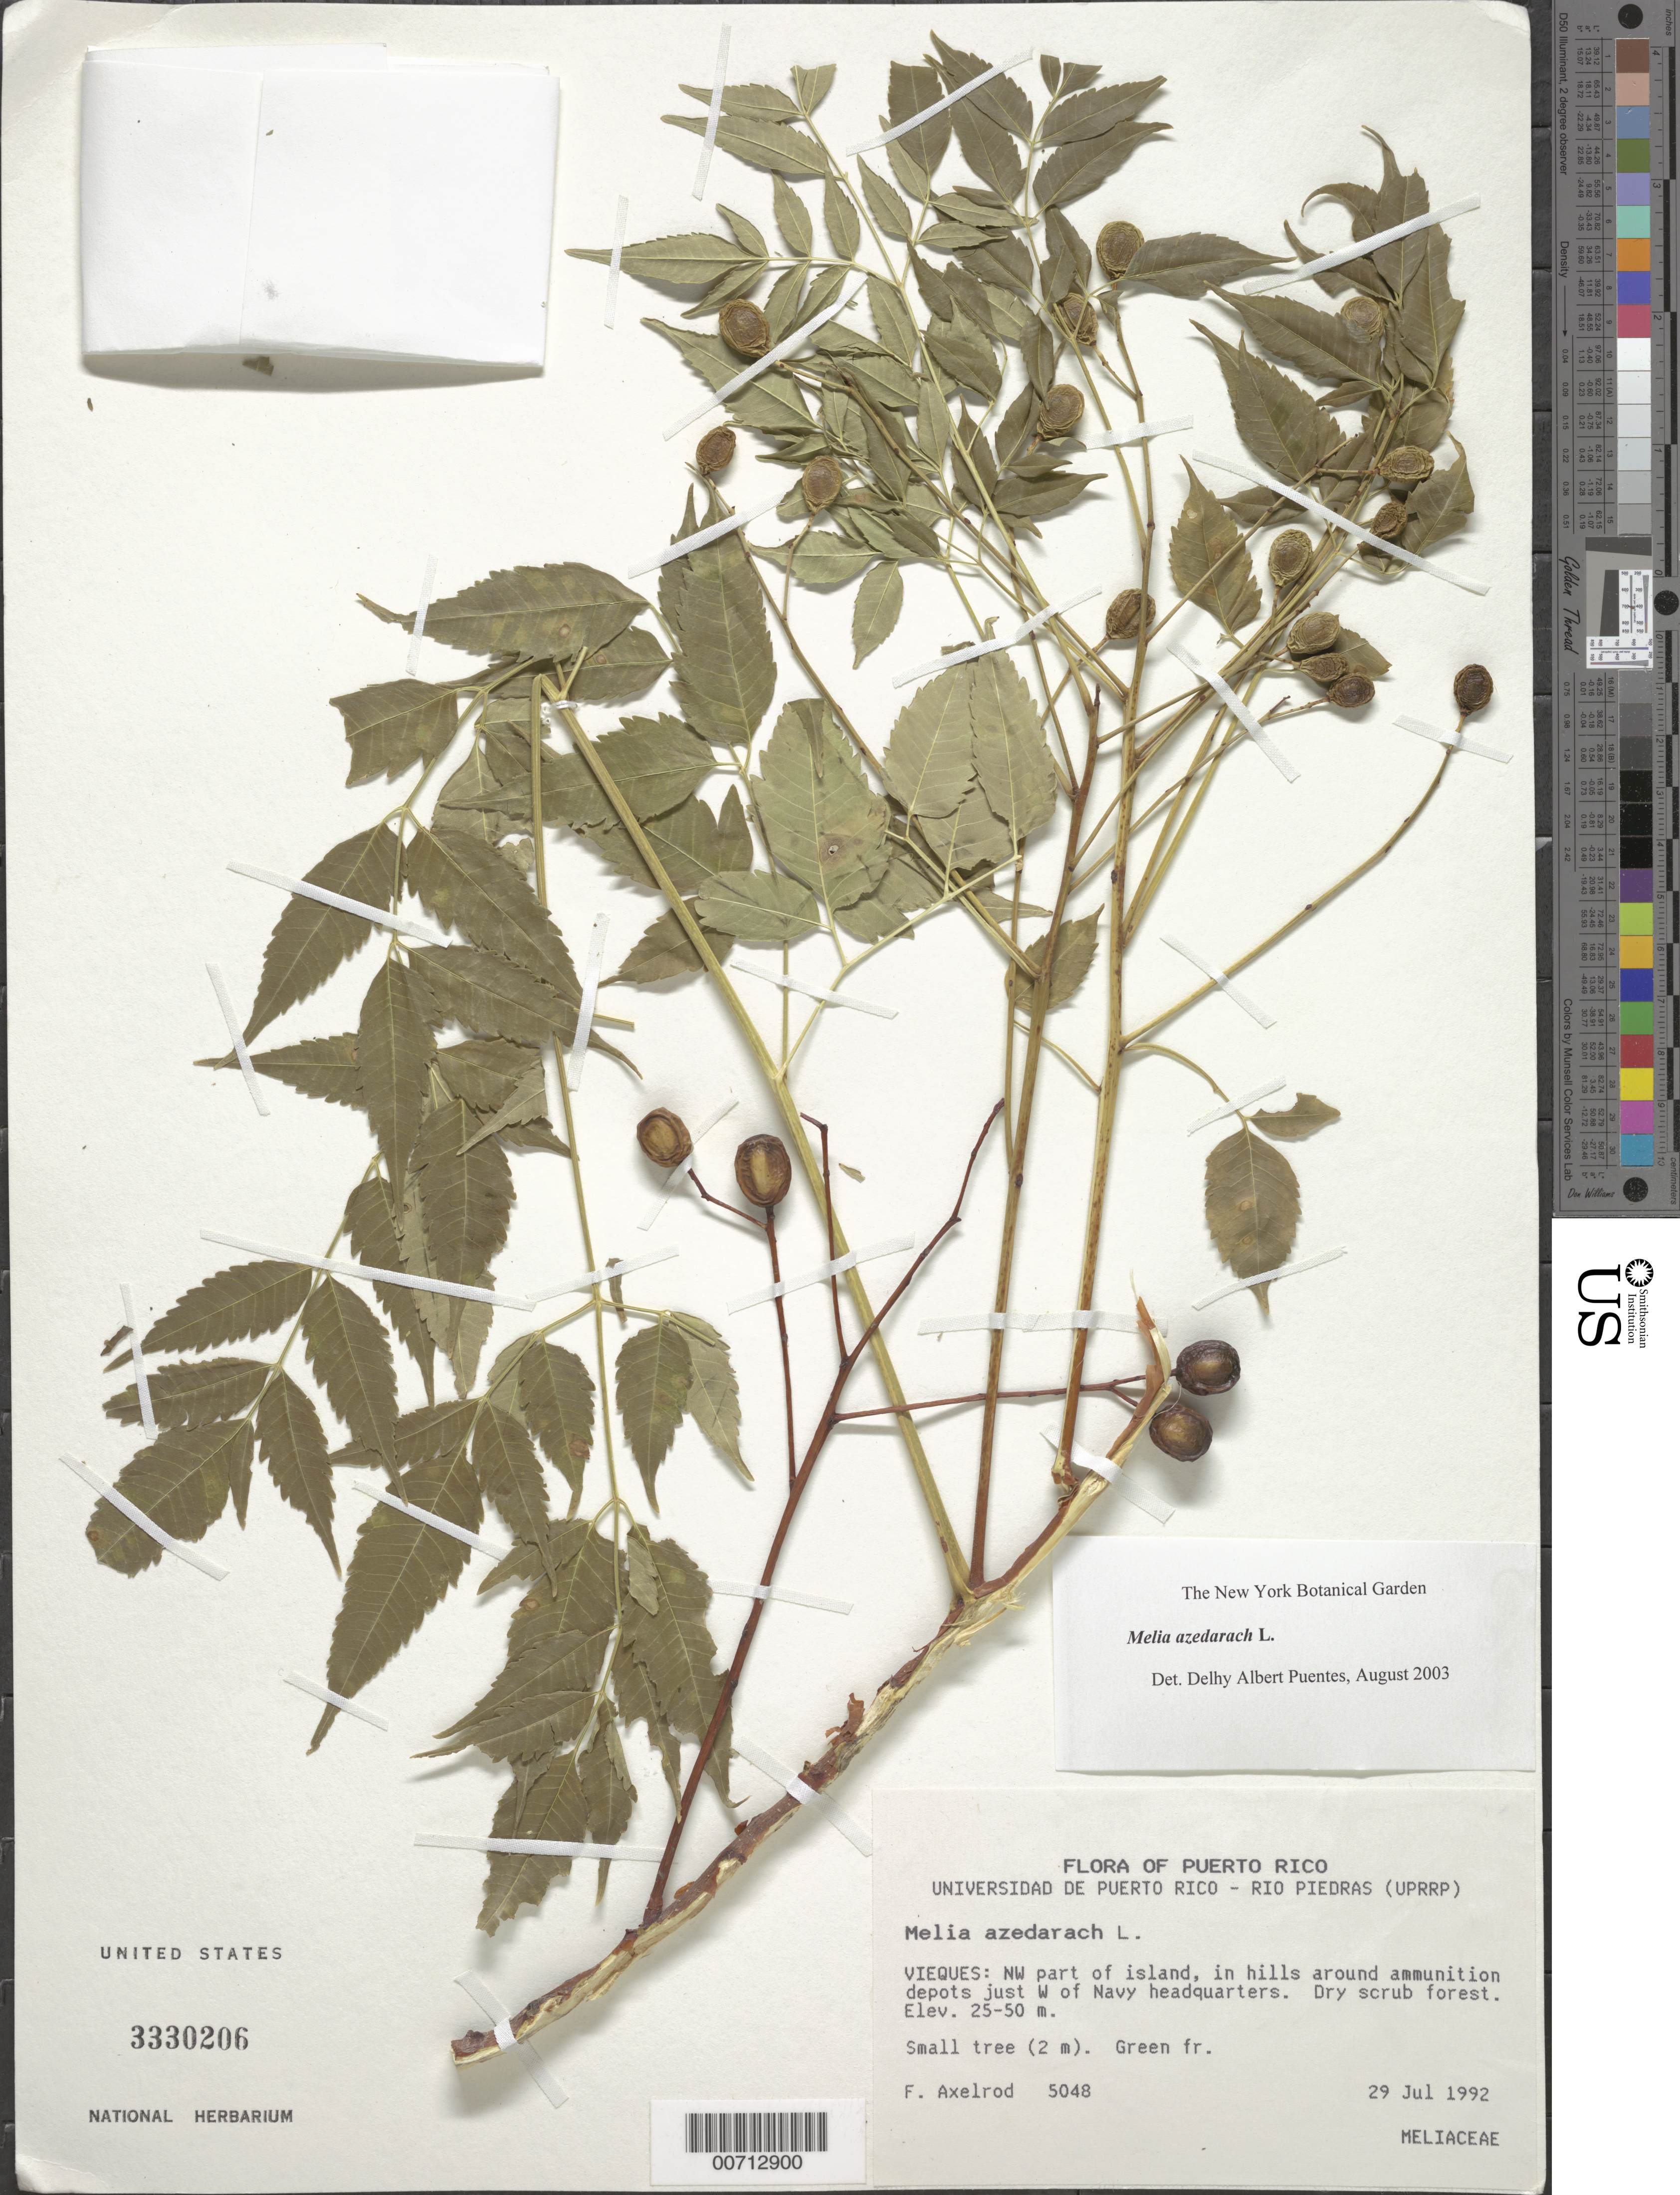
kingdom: Plantae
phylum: Tracheophyta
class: Magnoliopsida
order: Sapindales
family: Meliaceae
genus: Melia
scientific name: Melia azedarach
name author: L.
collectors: F. S. Axelrod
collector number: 5048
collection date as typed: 29 Jul 1992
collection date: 1992-07-29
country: Puerto Rico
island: Vieques Island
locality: NW part of Island, in hills around ammunition depots just W of Navy headquarters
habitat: Dry scrub forest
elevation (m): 25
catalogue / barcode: US 3330206